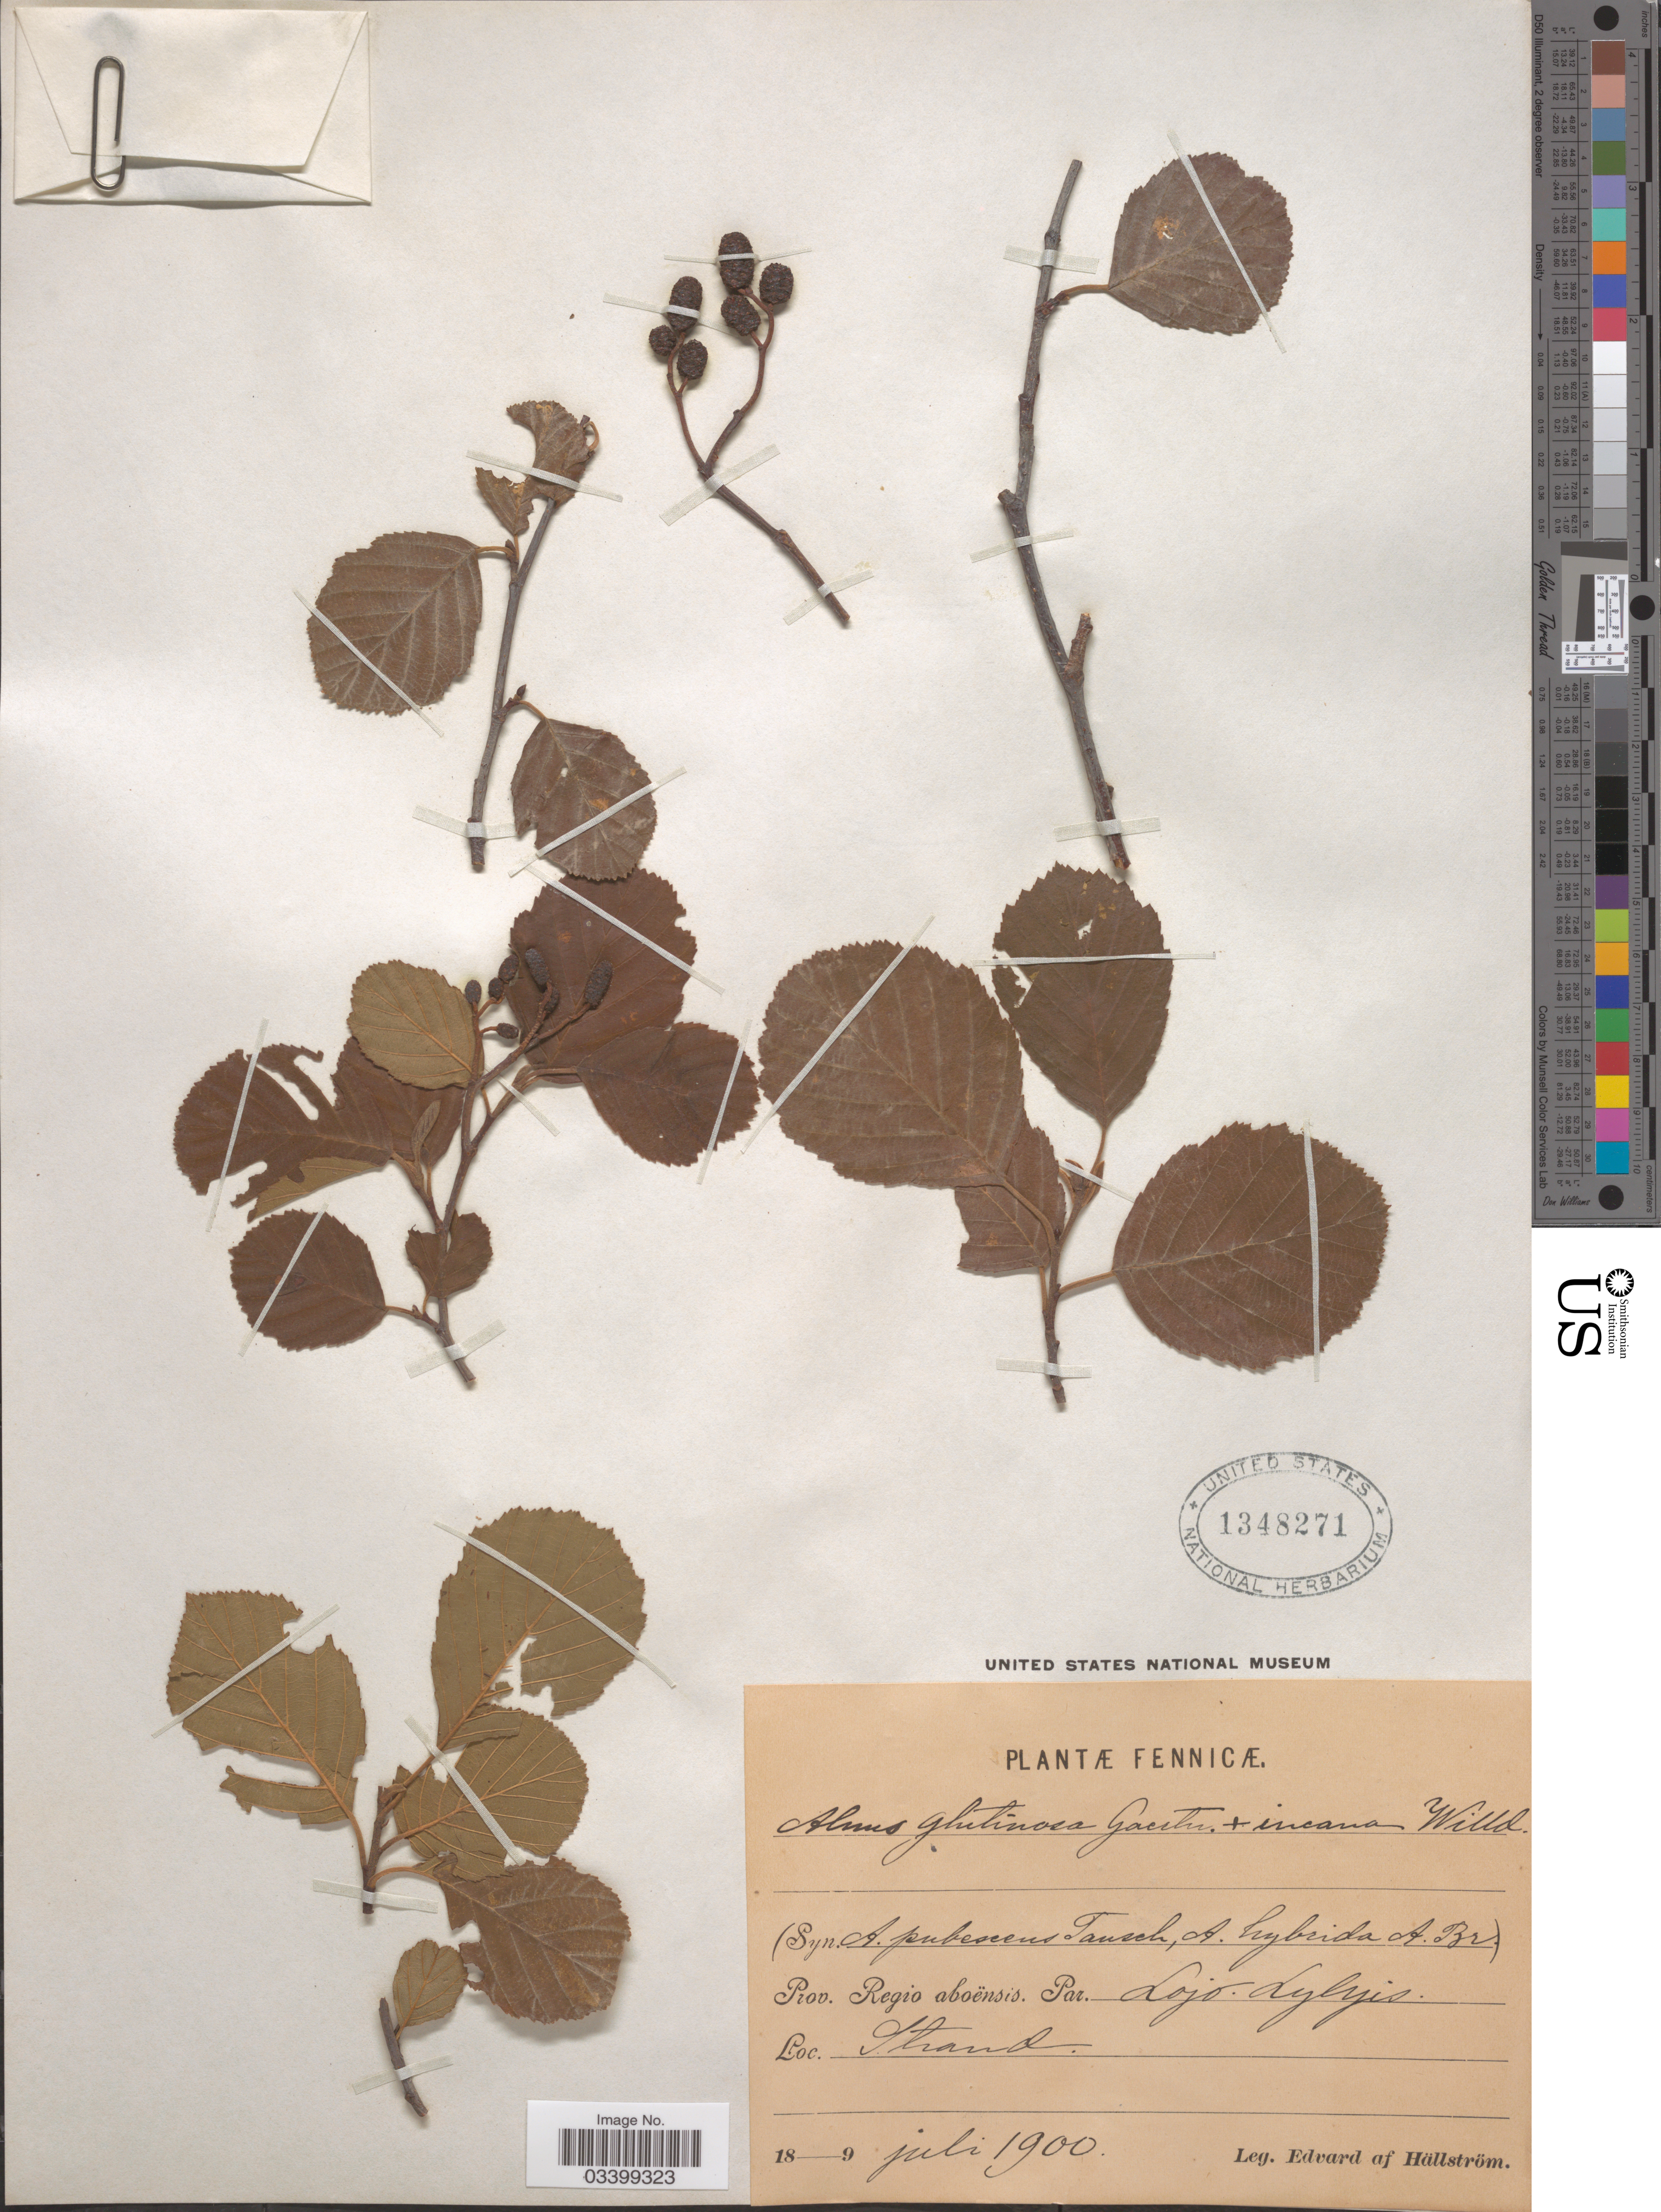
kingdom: Plantae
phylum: Tracheophyta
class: Magnoliopsida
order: Fagales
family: Betulaceae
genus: Alnus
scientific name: Alnus glutinosa x A. incana (L.) Moench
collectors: E. Hällström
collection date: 1900-07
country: Finland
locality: Prov. Regio aboënsis. Par. Loko Lylyis Strand.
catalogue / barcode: US 1348271